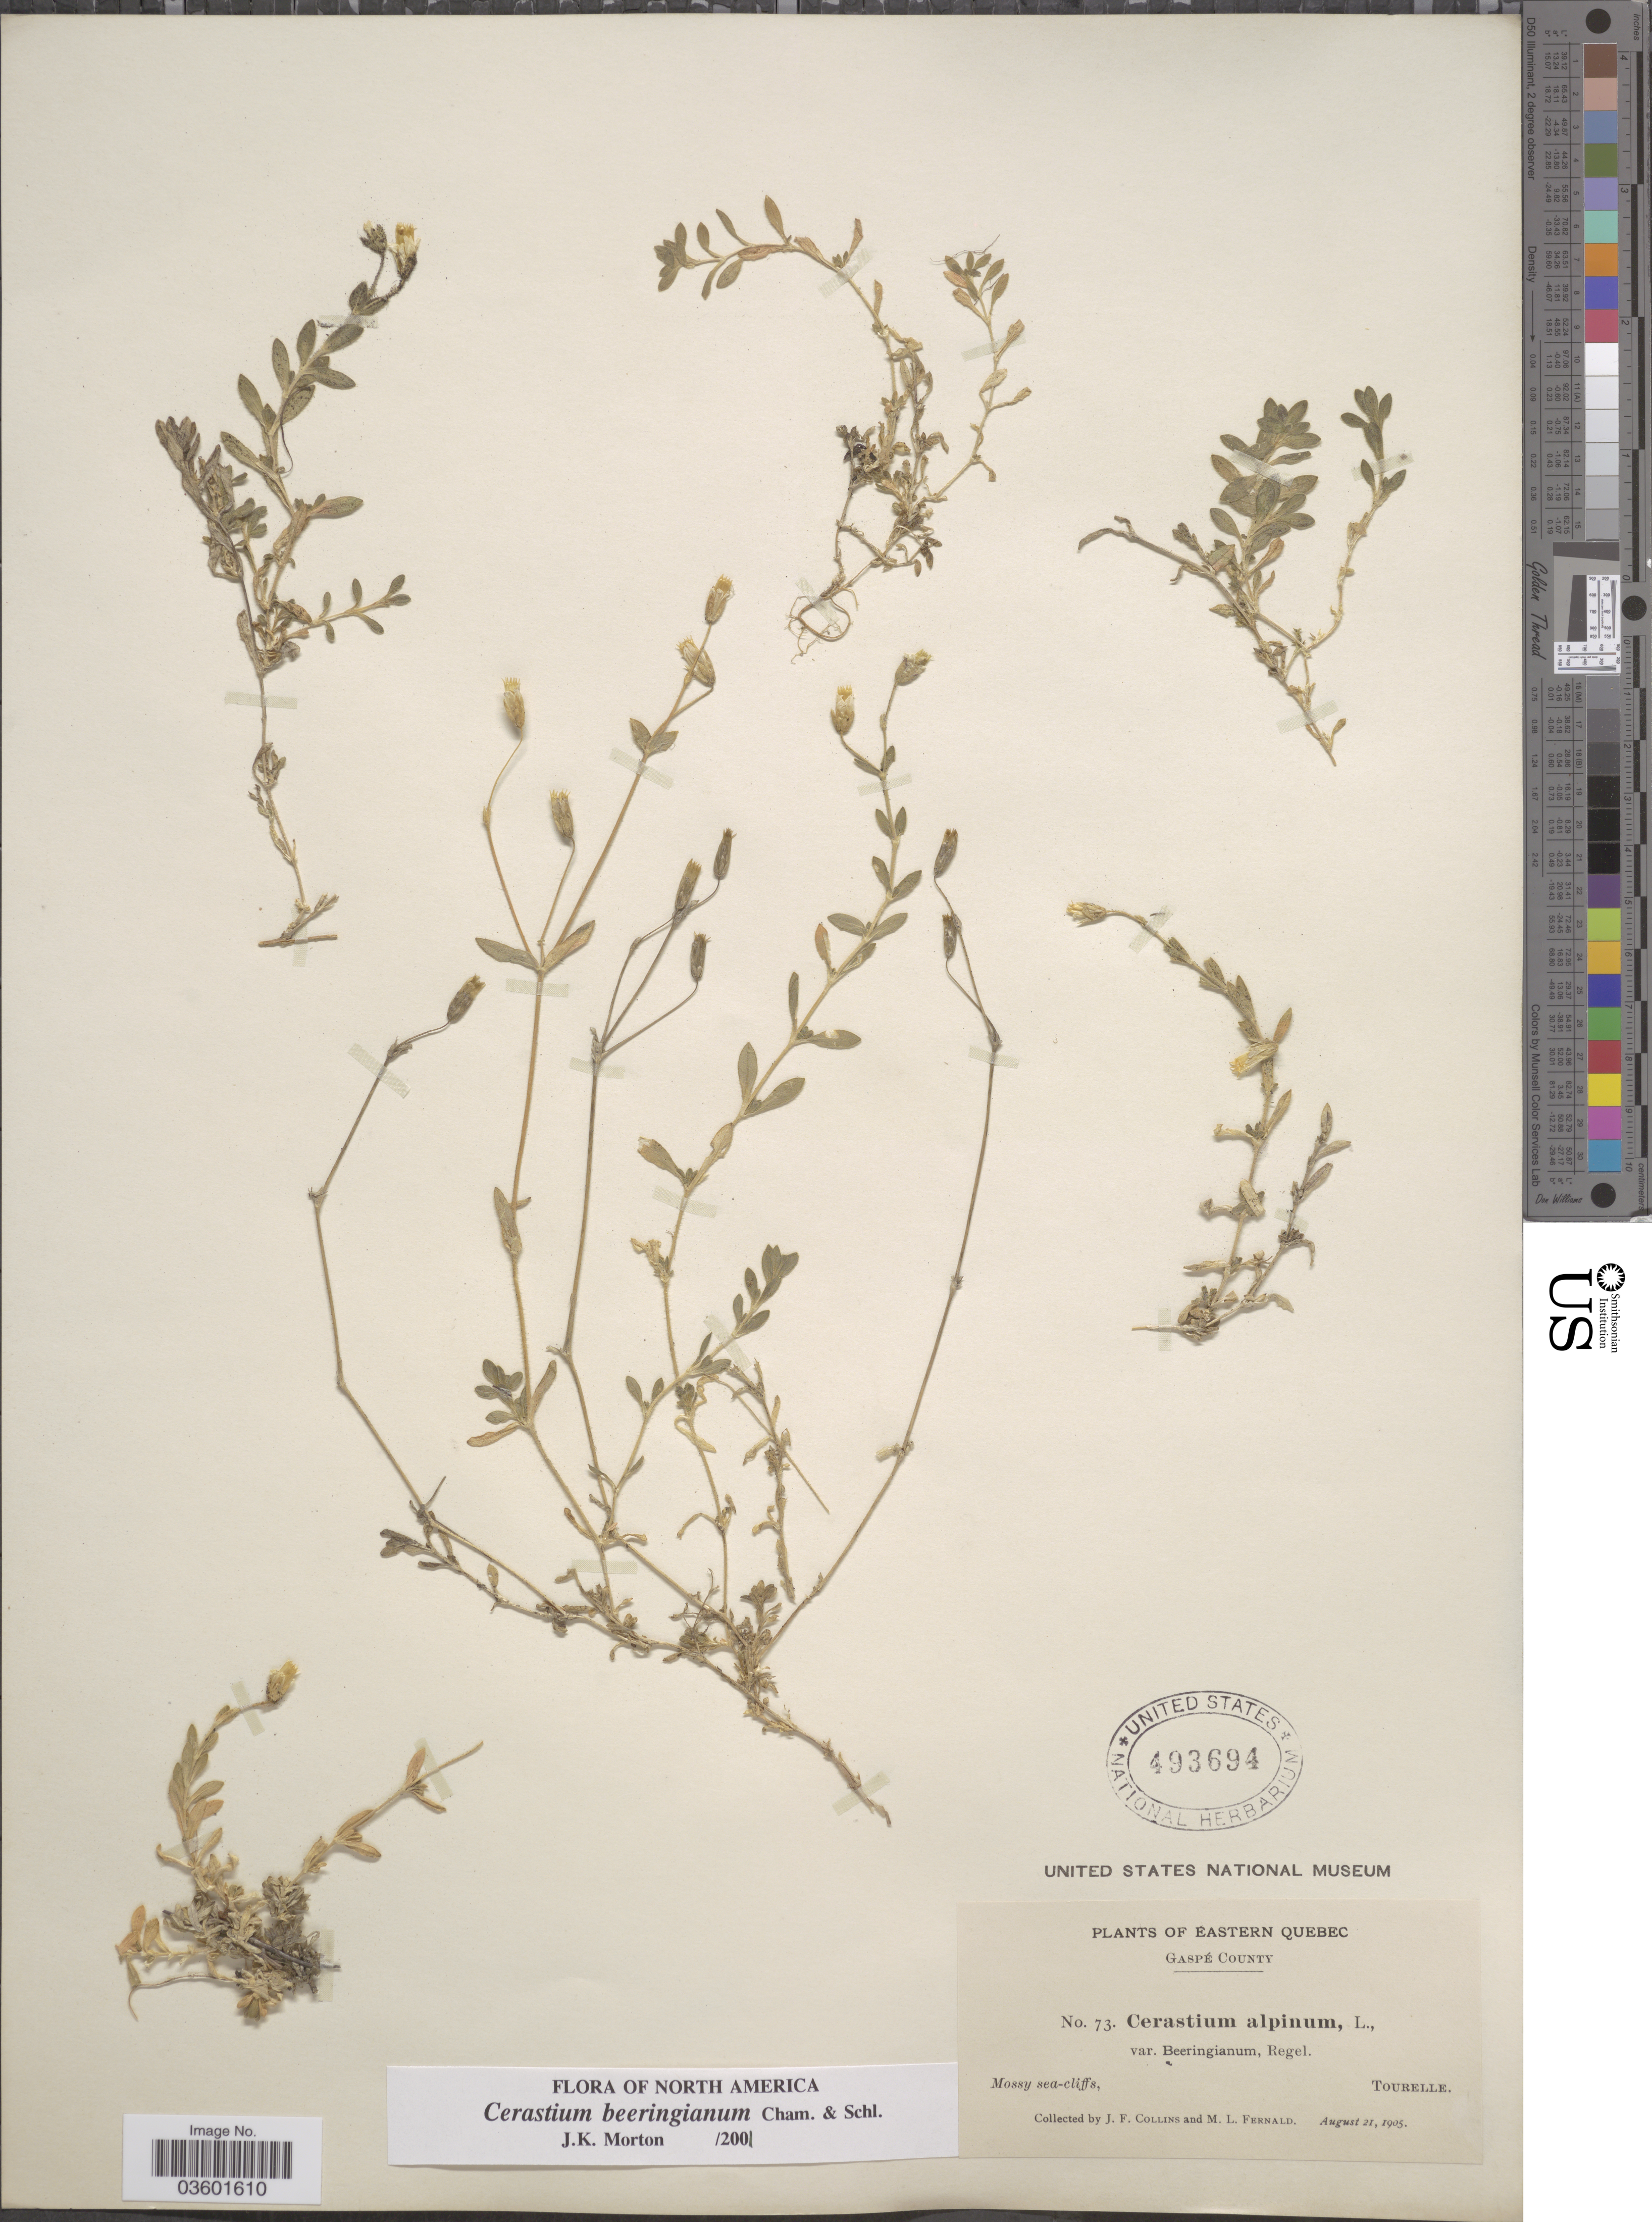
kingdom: Plantae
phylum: Tracheophyta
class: Magnoliopsida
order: Caryophyllales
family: Caryophyllaceae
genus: Cerastium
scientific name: Cerastium beeringianum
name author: Cham. & Schltdl.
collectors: J. Collins & M. L. Fernald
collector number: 73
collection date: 1905-08-21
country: Canada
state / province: Quebec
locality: Eastern Quebec. Gaspé County. Tourelle.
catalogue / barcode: US 493694